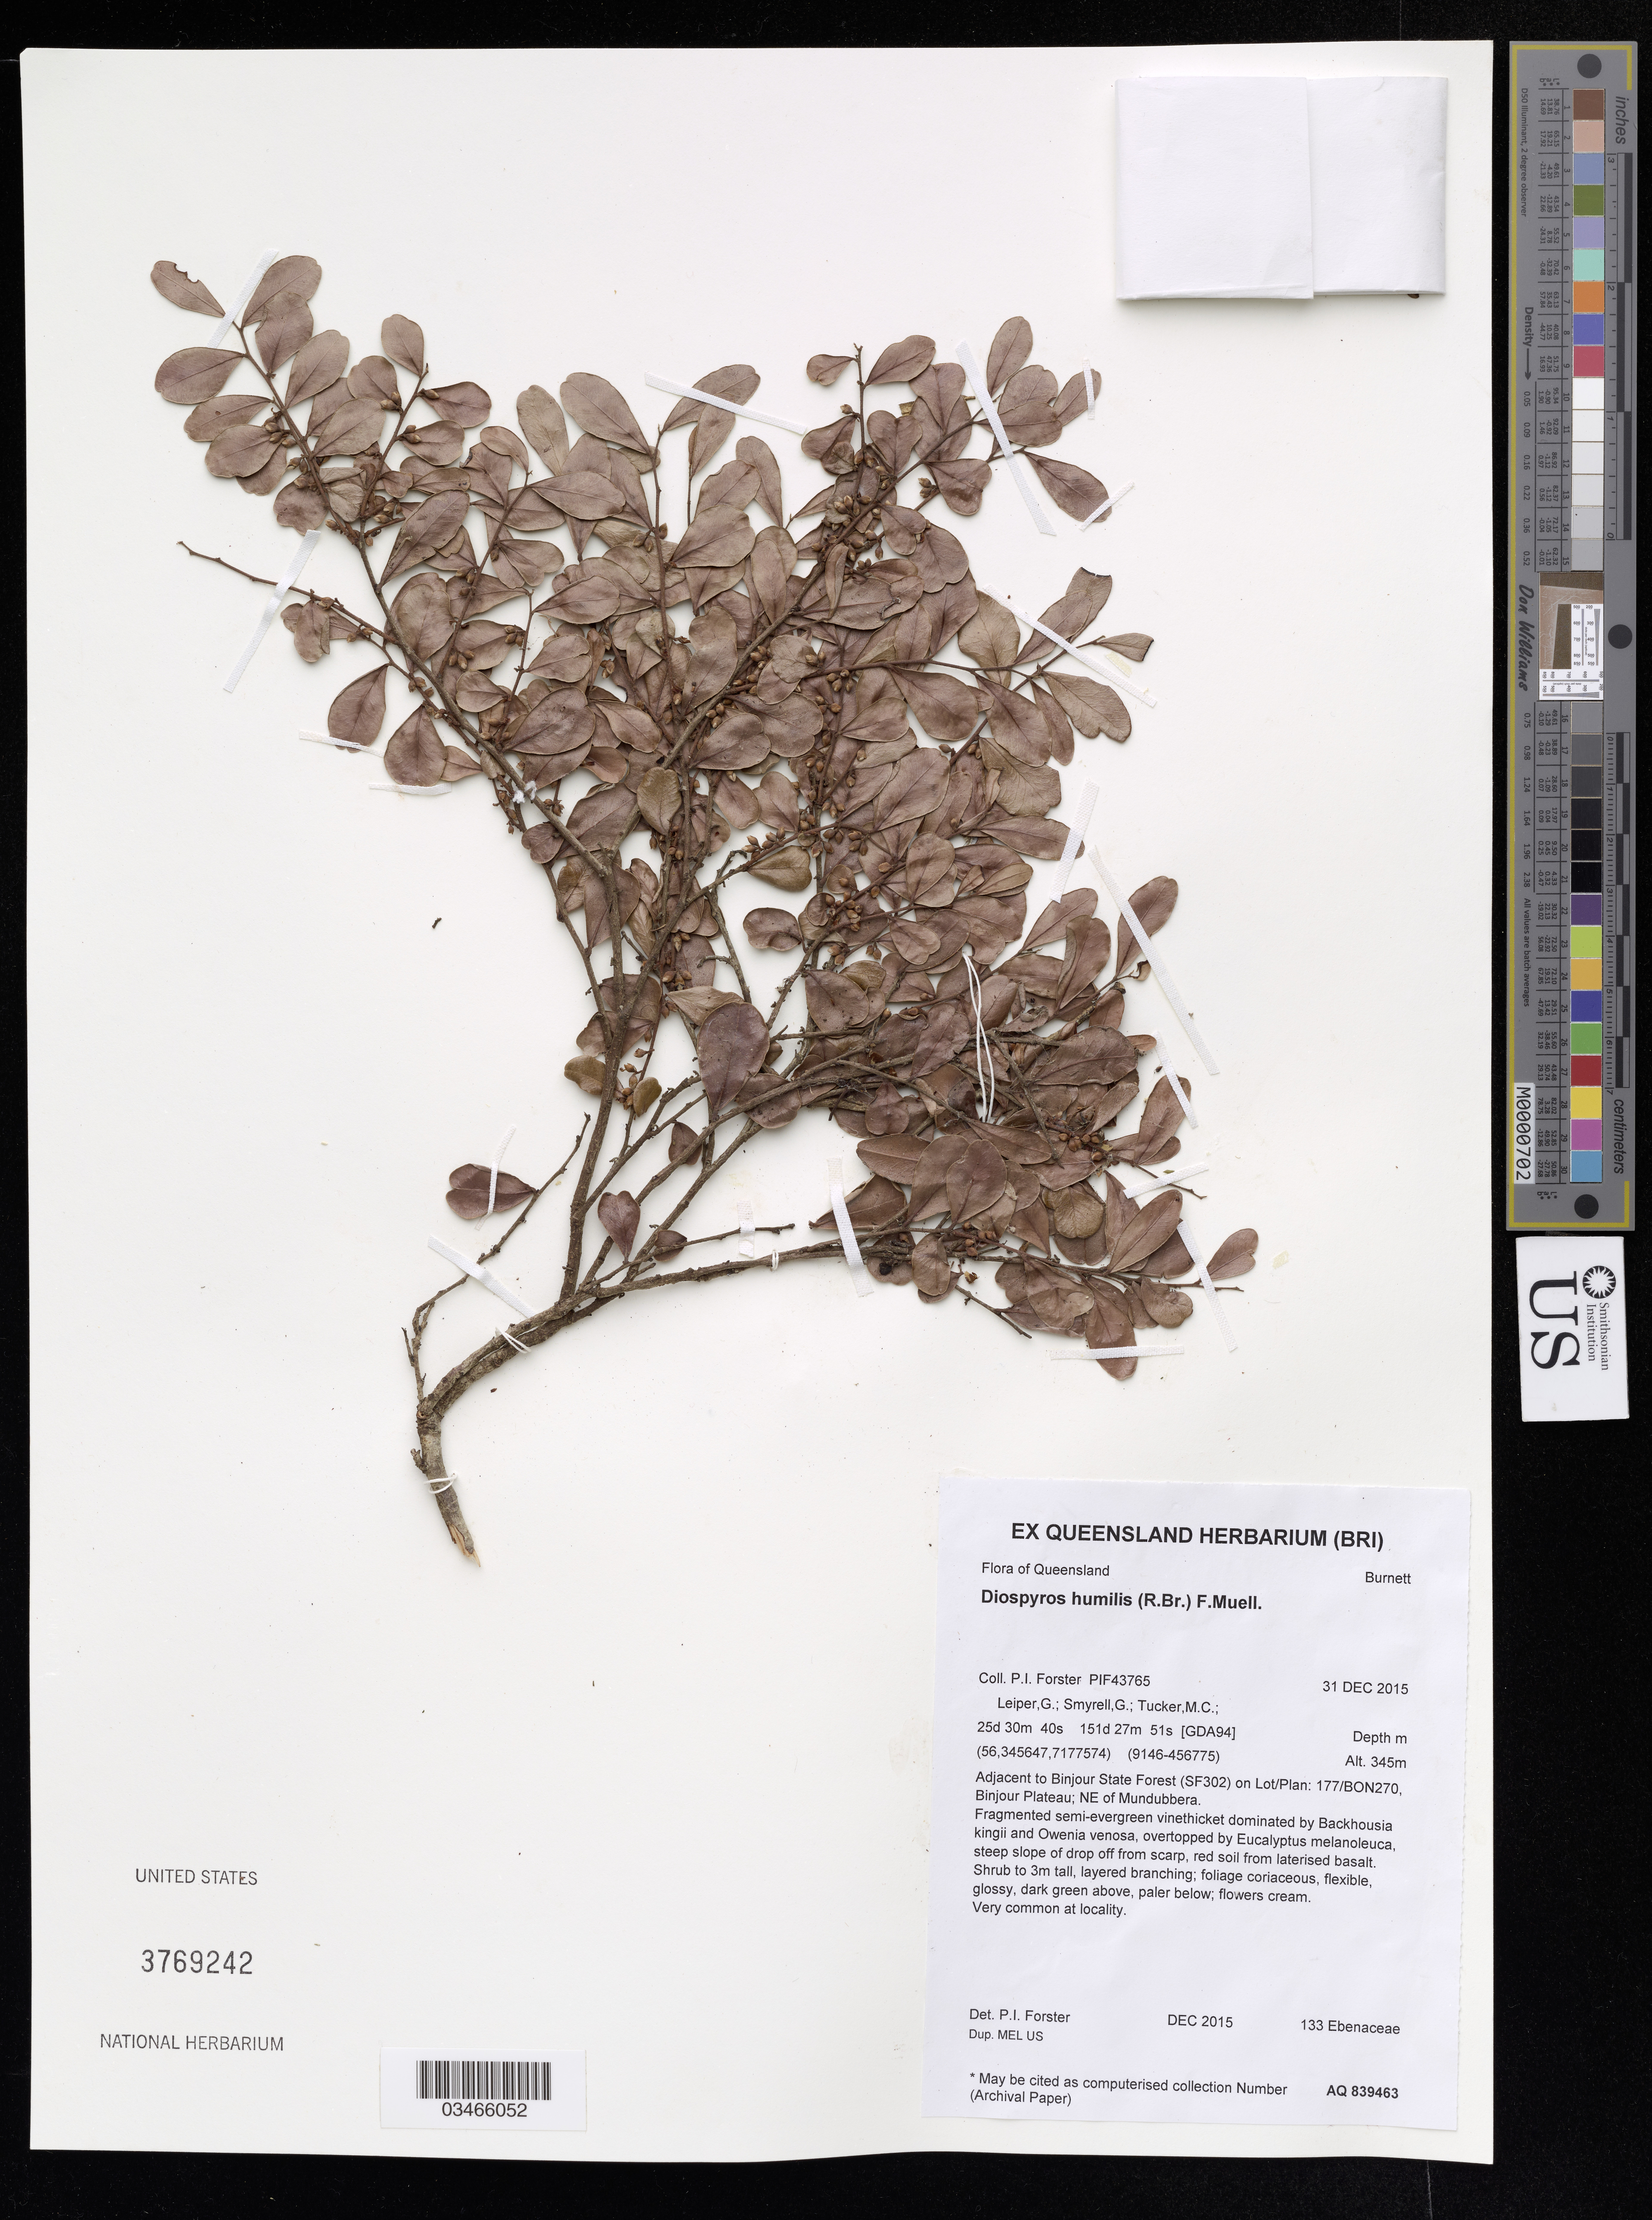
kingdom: Plantae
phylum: Tracheophyta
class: Magnoliopsida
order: Ericales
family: Ebenaceae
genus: Diospyros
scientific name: Diospyros humilis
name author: (R. Br.) F. Muell.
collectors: P. Forster, G. Leiper, G. Smyrell & M. Tucker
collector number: PIF43765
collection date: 2015-12-31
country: Australia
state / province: Queensland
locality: Adjacent to Binjour State Forest (SF302) on Lot/Plan: 177/BON270, Binjour Plateau; NE of Mundubbera.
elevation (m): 345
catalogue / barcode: US 3769242